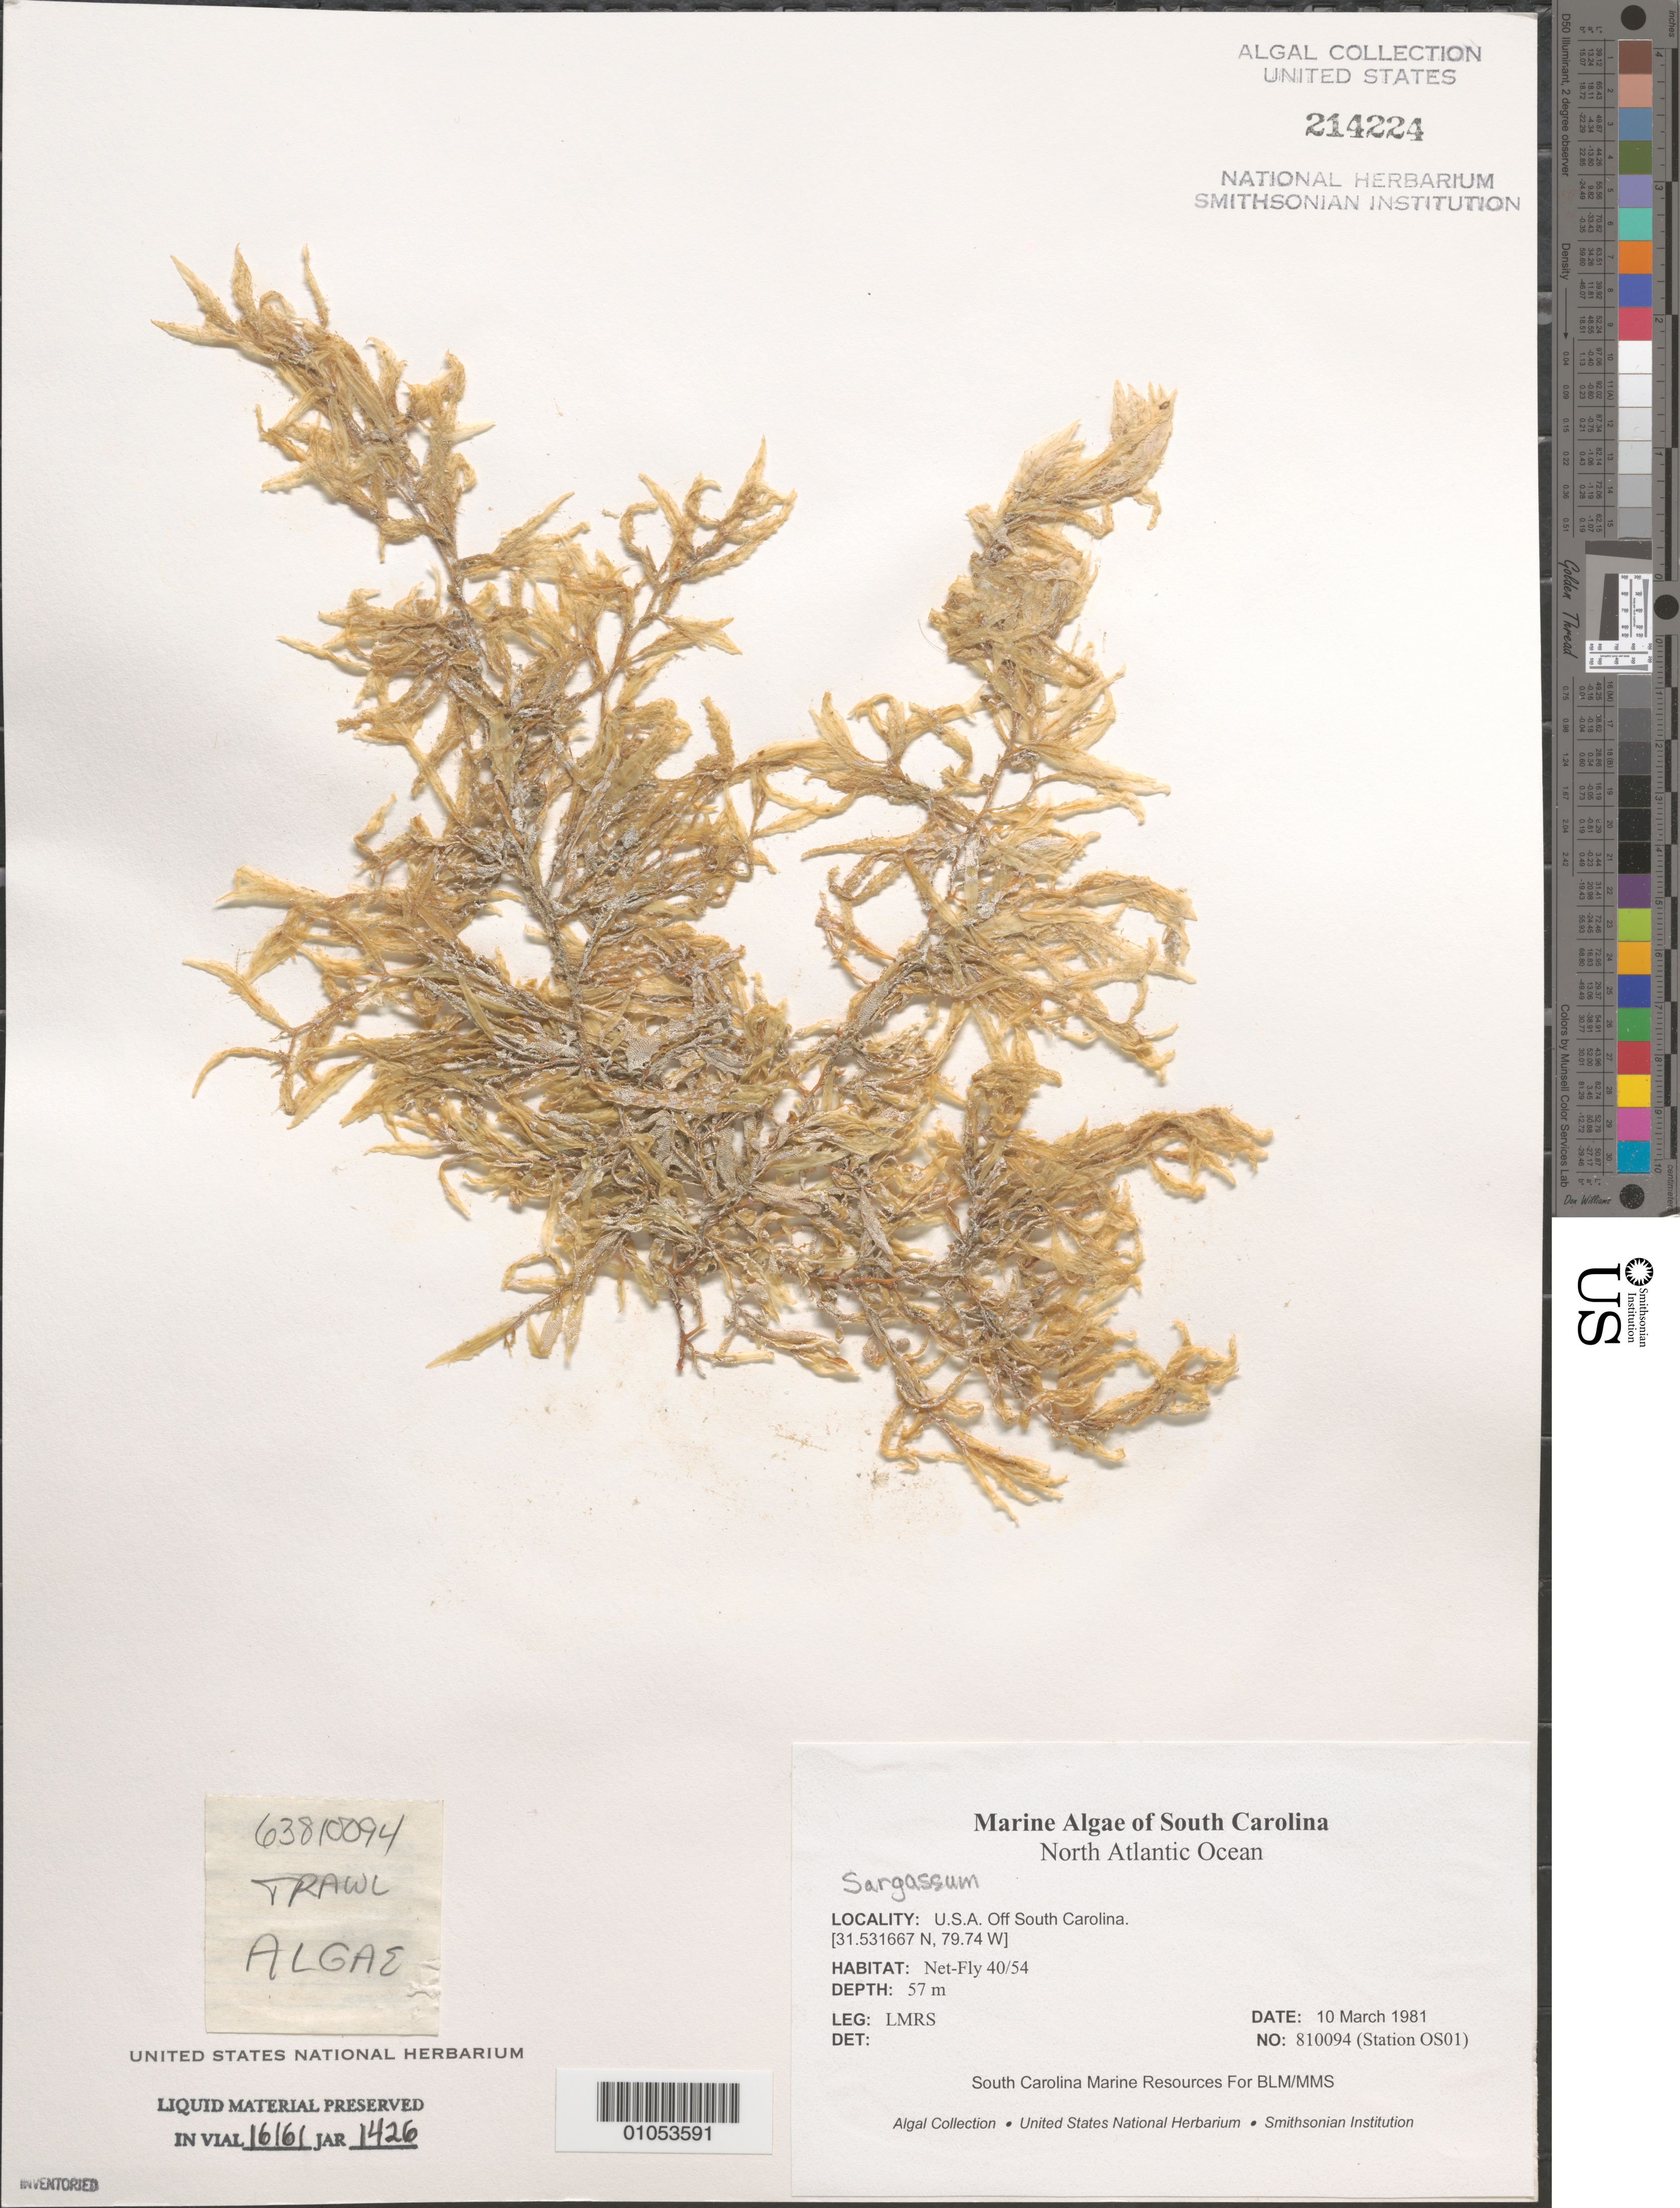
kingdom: Chromista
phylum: Ochrophyta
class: Phaeophyceae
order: Fucales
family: Sargassaceae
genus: Sargassum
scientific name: Sargassum sp.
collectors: LMRS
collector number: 810094 (Station OS01)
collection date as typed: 10 Mar 1981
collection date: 1981-03-10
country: United States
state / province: South Carolina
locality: North Atlantic Ocean off South Carolina coast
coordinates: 31.531667 N, 79.74 W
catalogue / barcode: US 214224